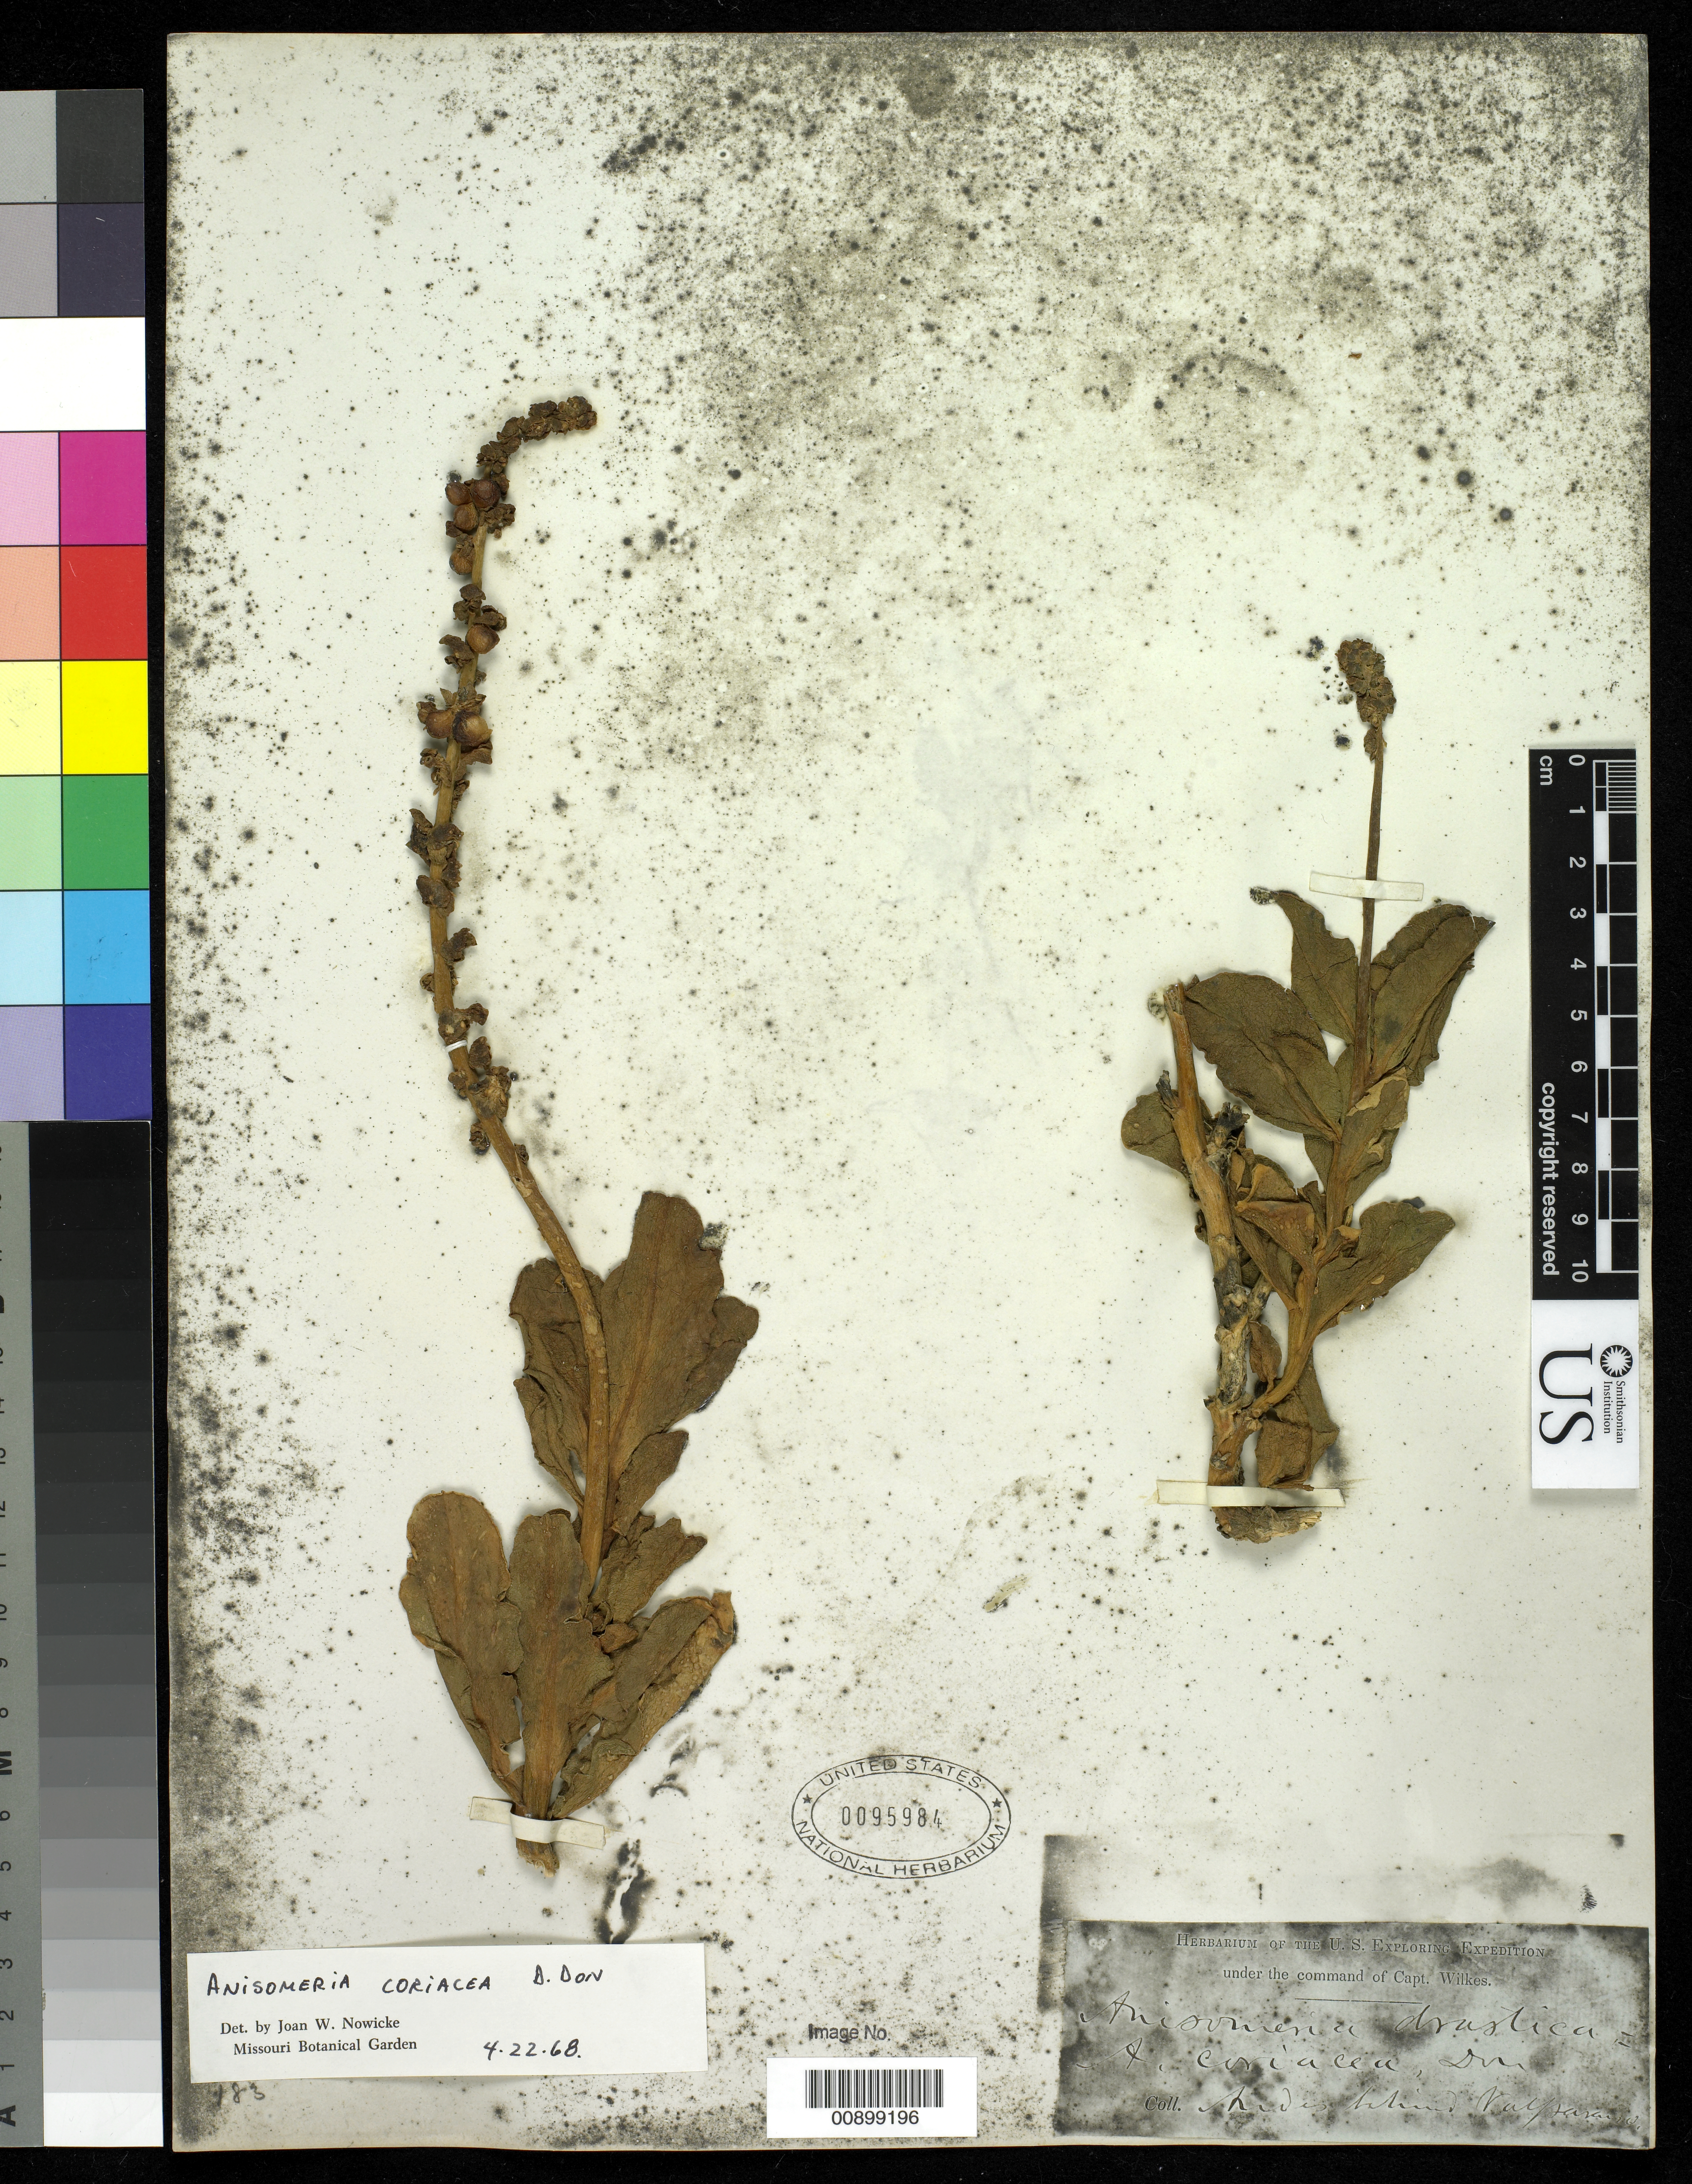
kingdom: Plantae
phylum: Tracheophyta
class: Magnoliopsida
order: Caryophyllales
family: Phytolaccaceae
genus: Anisomeria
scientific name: Anisomeria coriacea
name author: D. Don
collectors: Wilkes Explor. Exped.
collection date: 1838/1842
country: Chile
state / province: Valparaíso (V)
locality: Andes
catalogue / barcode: US 95984